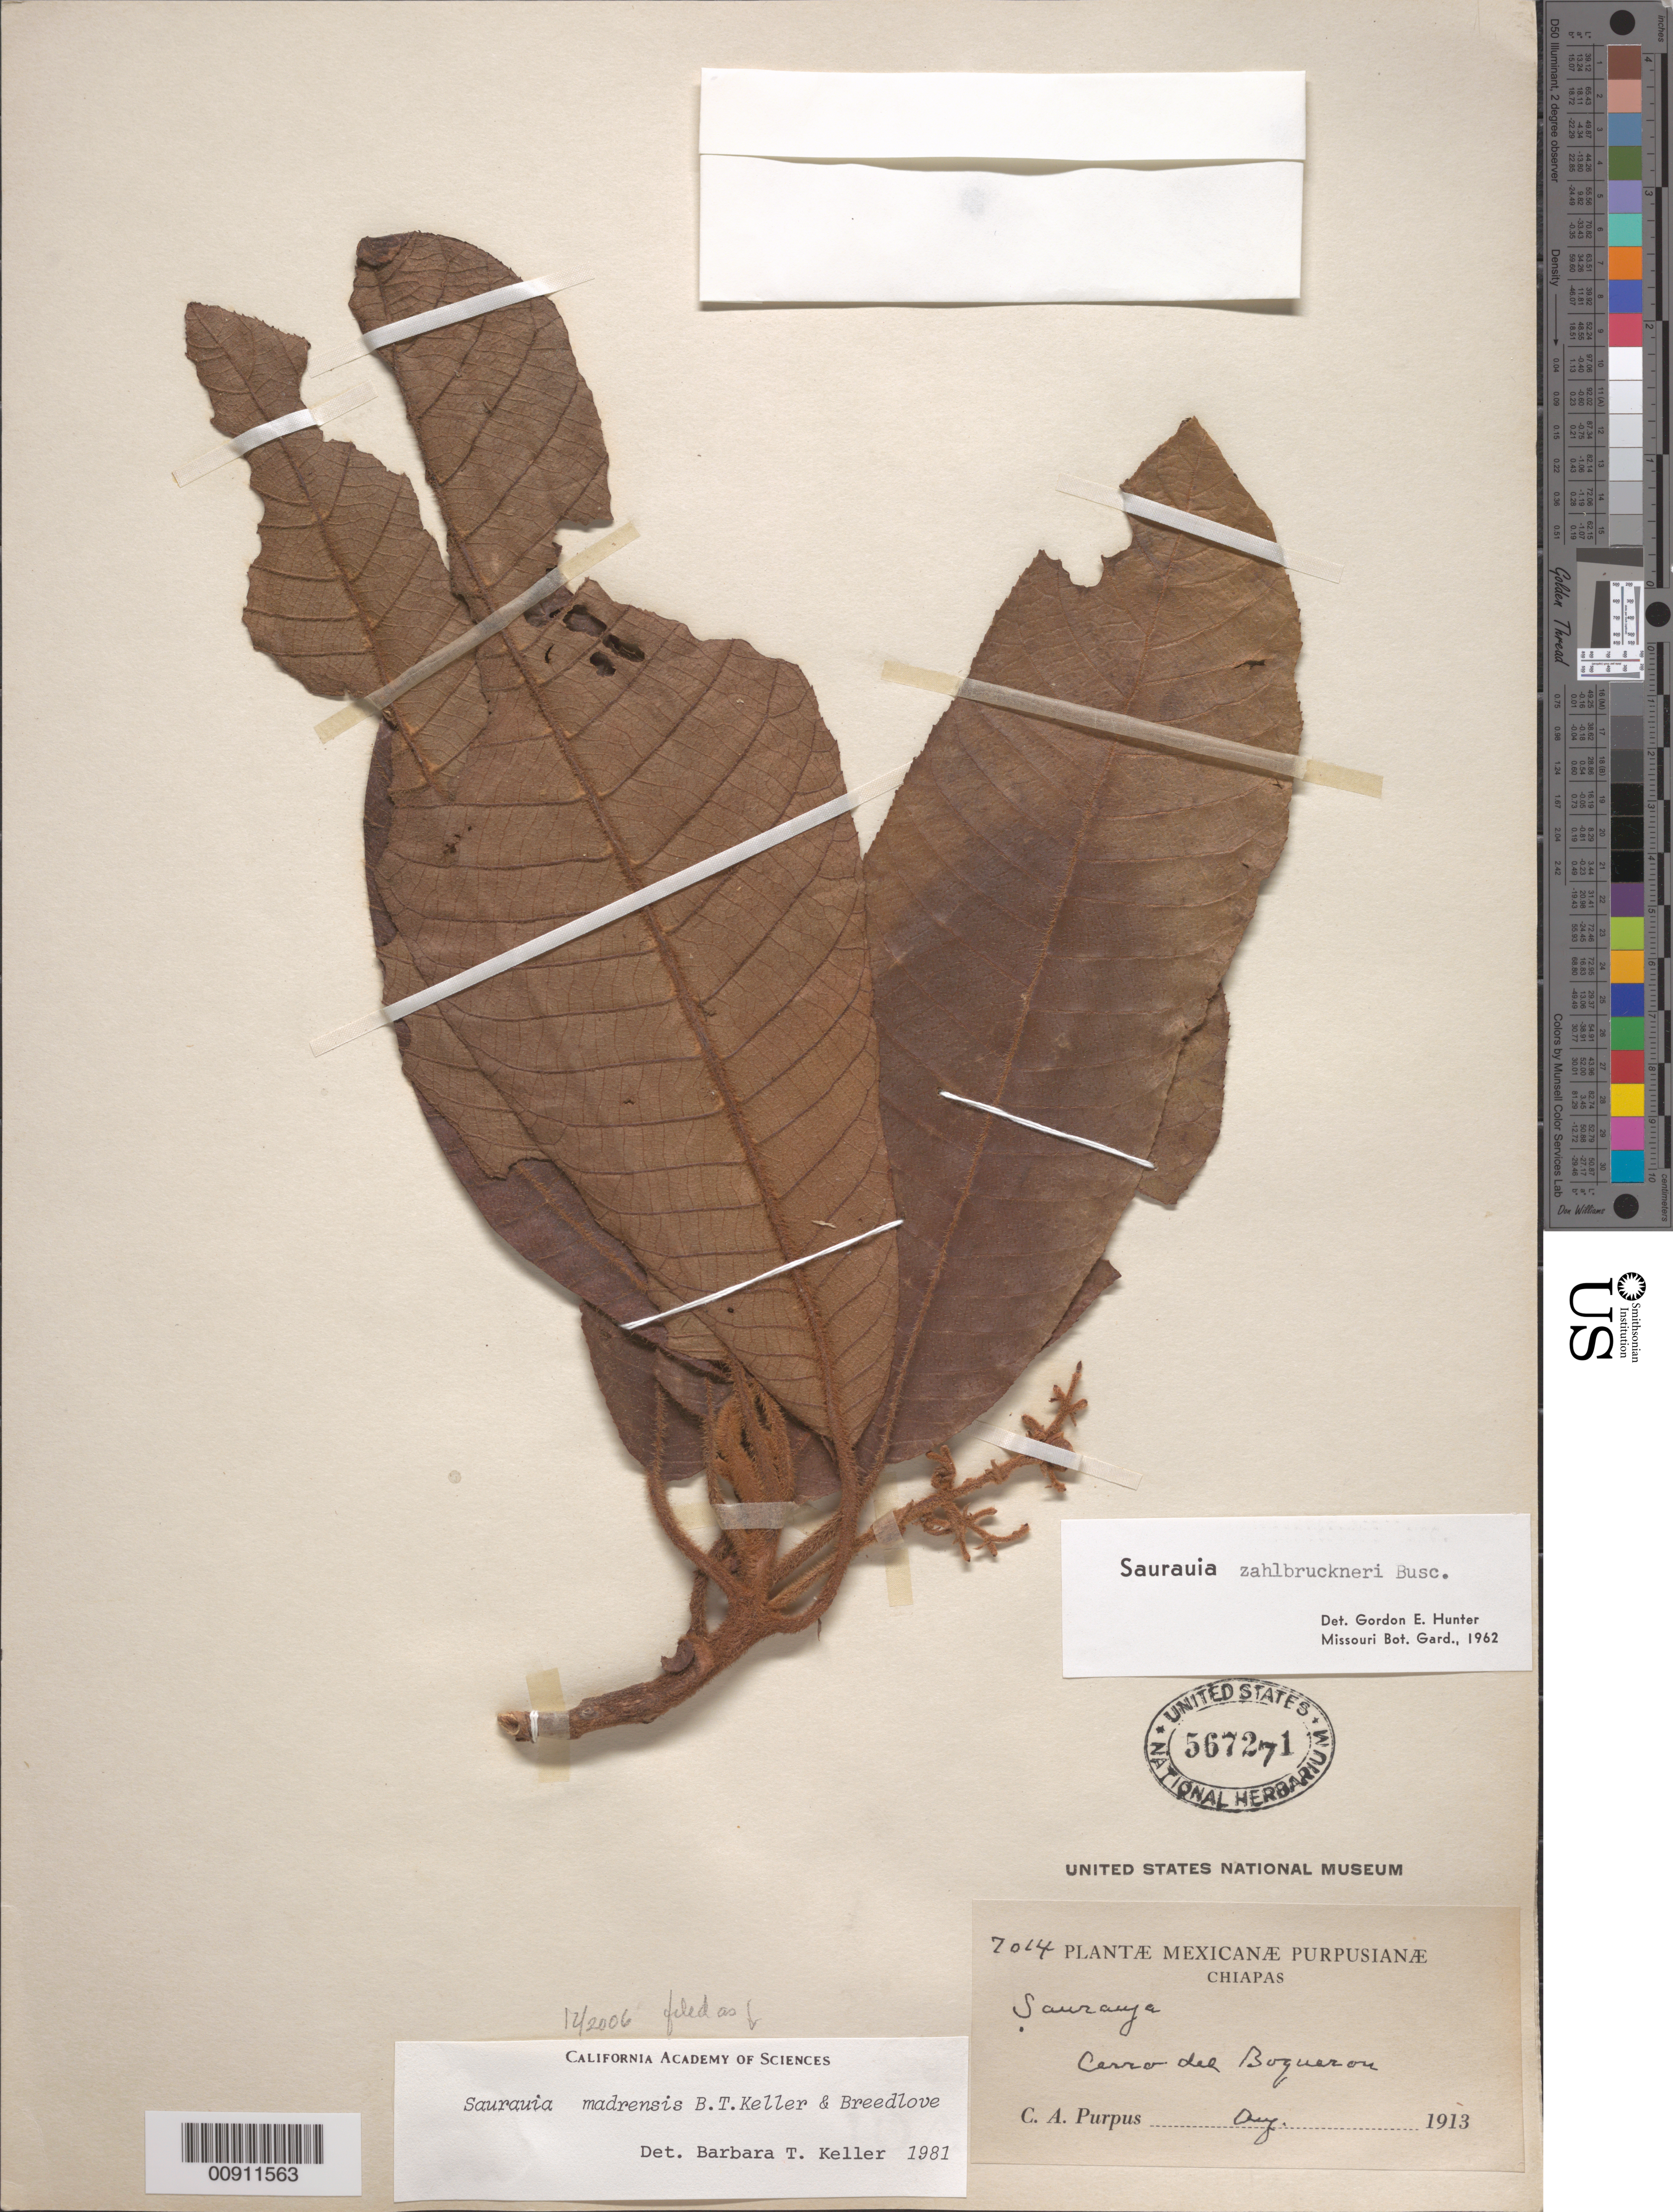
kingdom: Plantae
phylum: Tracheophyta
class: Magnoliopsida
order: Ericales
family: Actinidiaceae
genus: Saurauia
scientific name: Saurauia madrensis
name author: B.T. Keller & Breedlove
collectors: C. A. Purpus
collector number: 7014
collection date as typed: Aug 1913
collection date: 1913-08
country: Mexico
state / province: Chiapas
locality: Cerro del Boqueron.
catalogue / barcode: US 567271